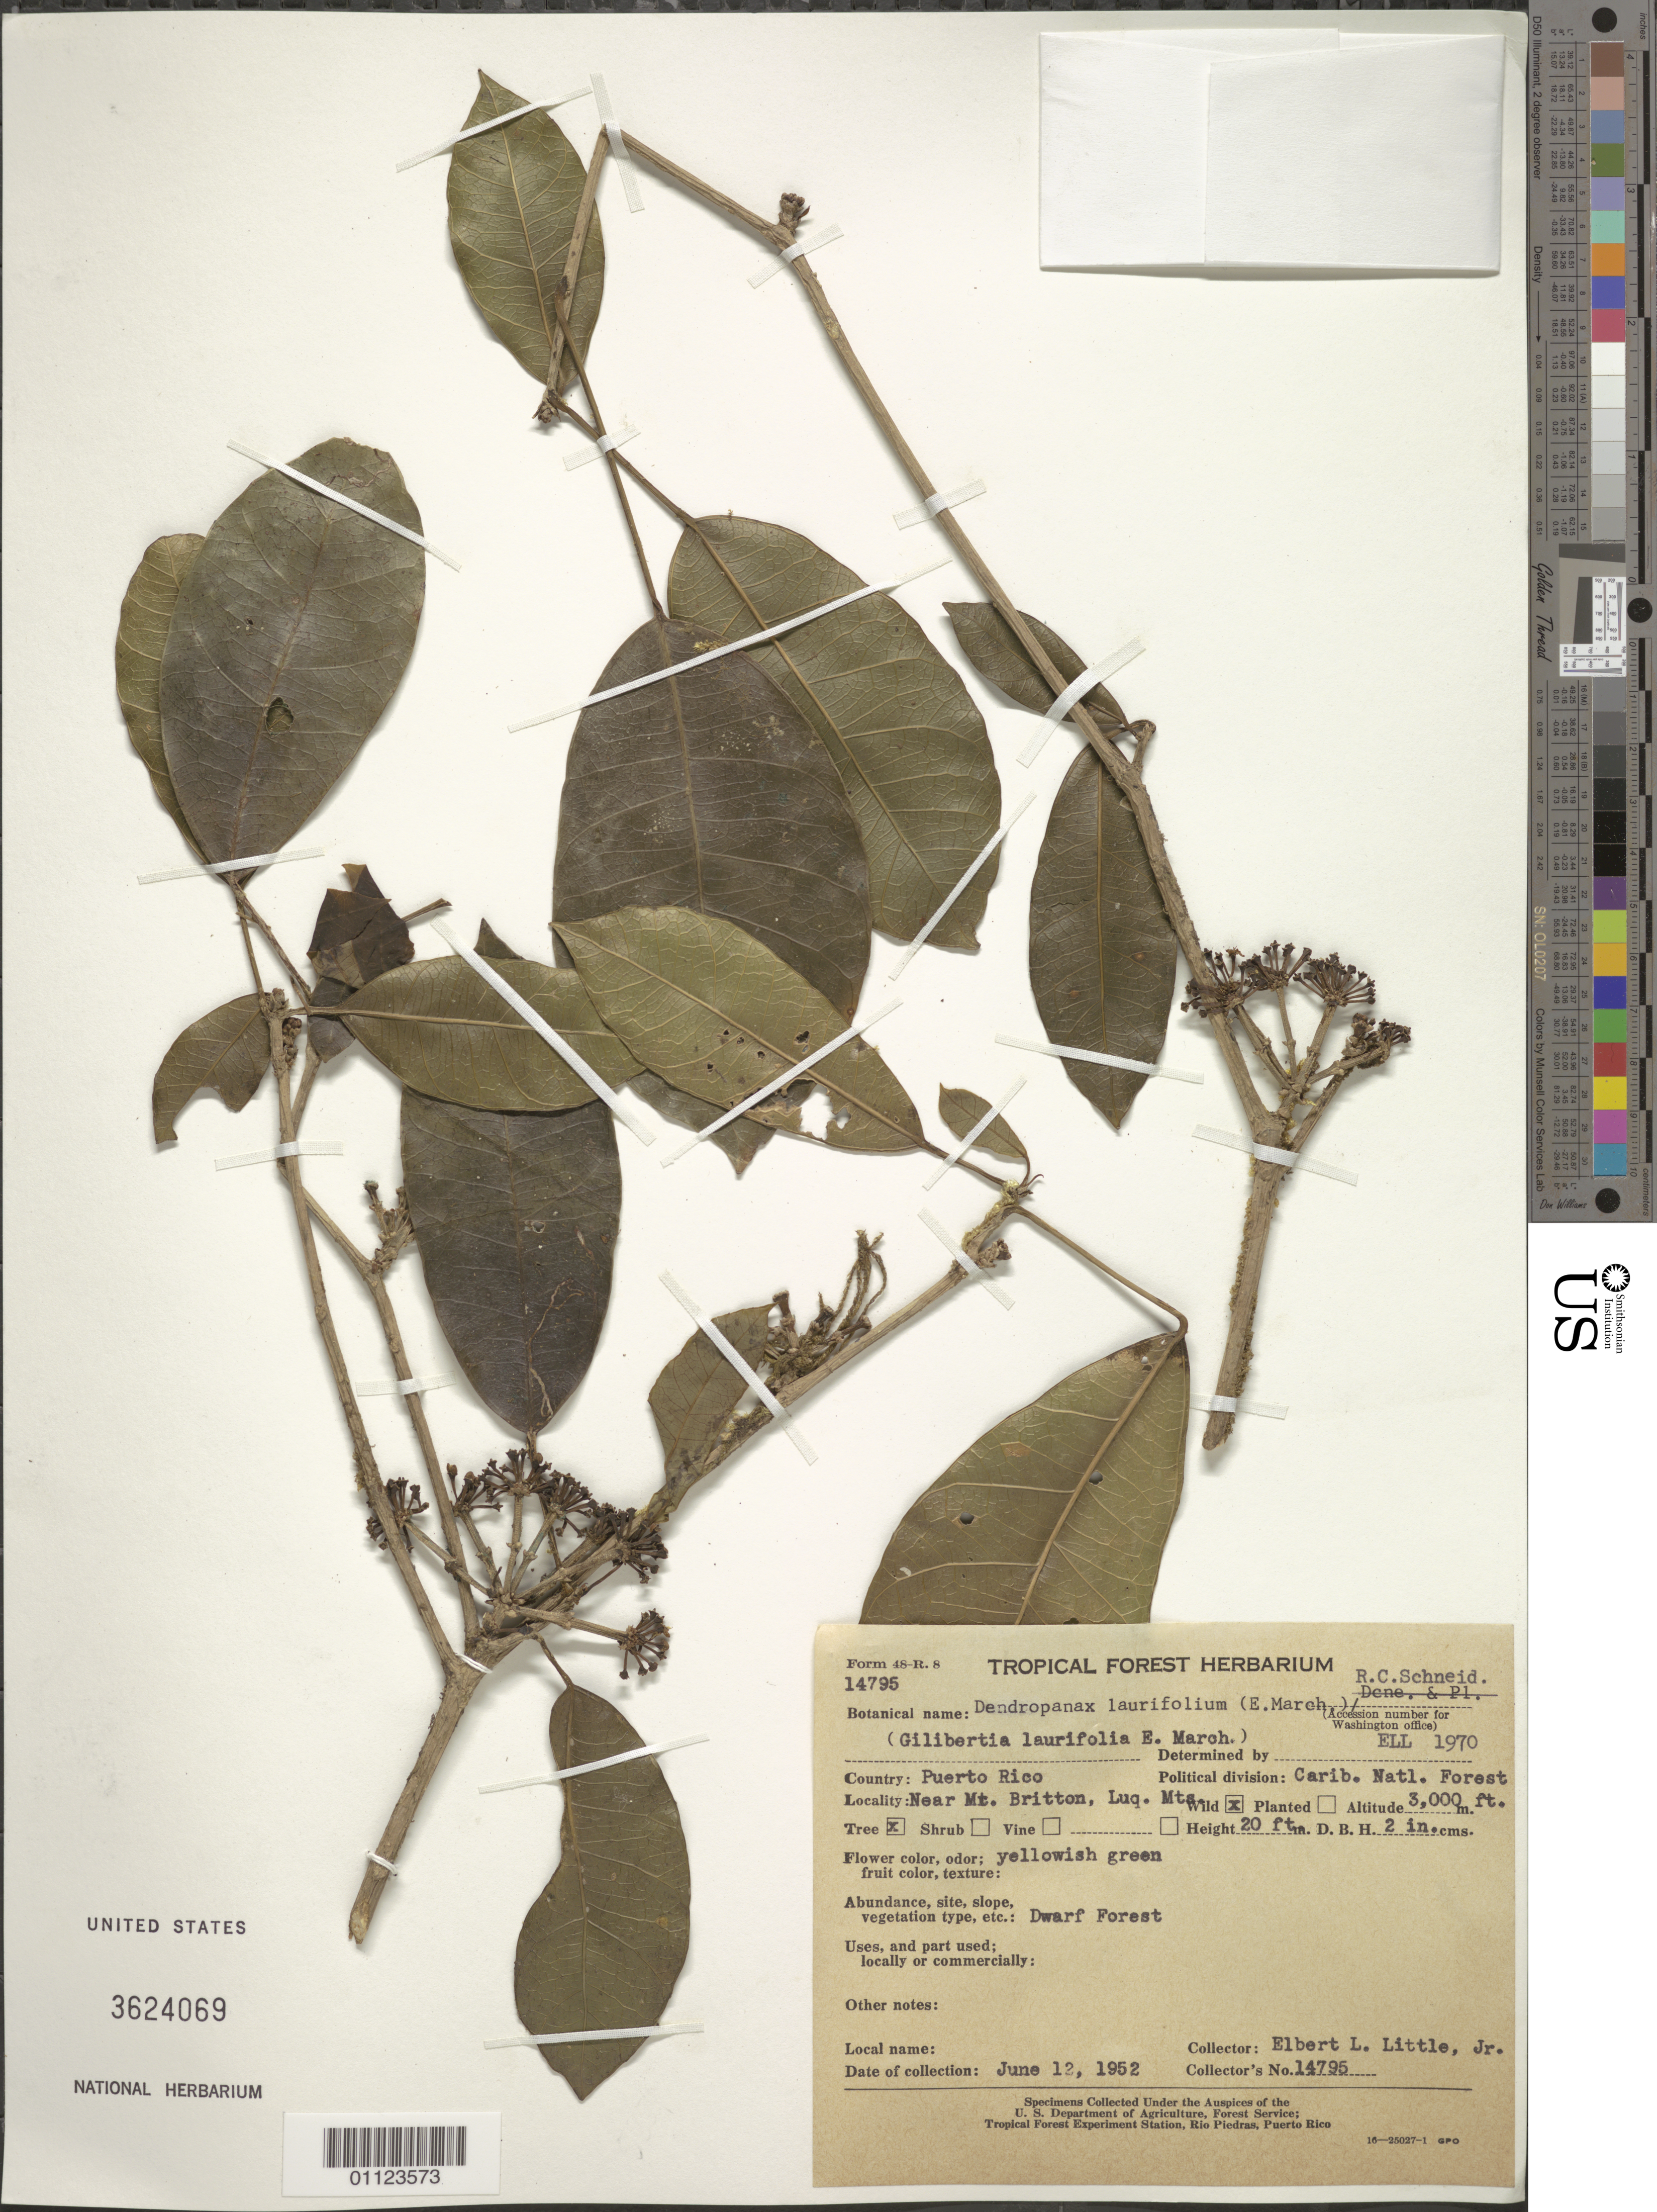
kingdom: Plantae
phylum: Tracheophyta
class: Magnoliopsida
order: Apiales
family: Araliaceae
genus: Dendropanax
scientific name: Dendropanax laurifolius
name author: (Marchal ex Urb.) Decne. & Planch. ex R.C. Schneid.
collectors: E. L. Little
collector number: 14795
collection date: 1952-06-12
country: Puerto Rico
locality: Caribbean Nat'l. Forest, Luquillo Mts., near Mt. Britton.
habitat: Dwarf forest.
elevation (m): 914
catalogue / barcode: US 3624069